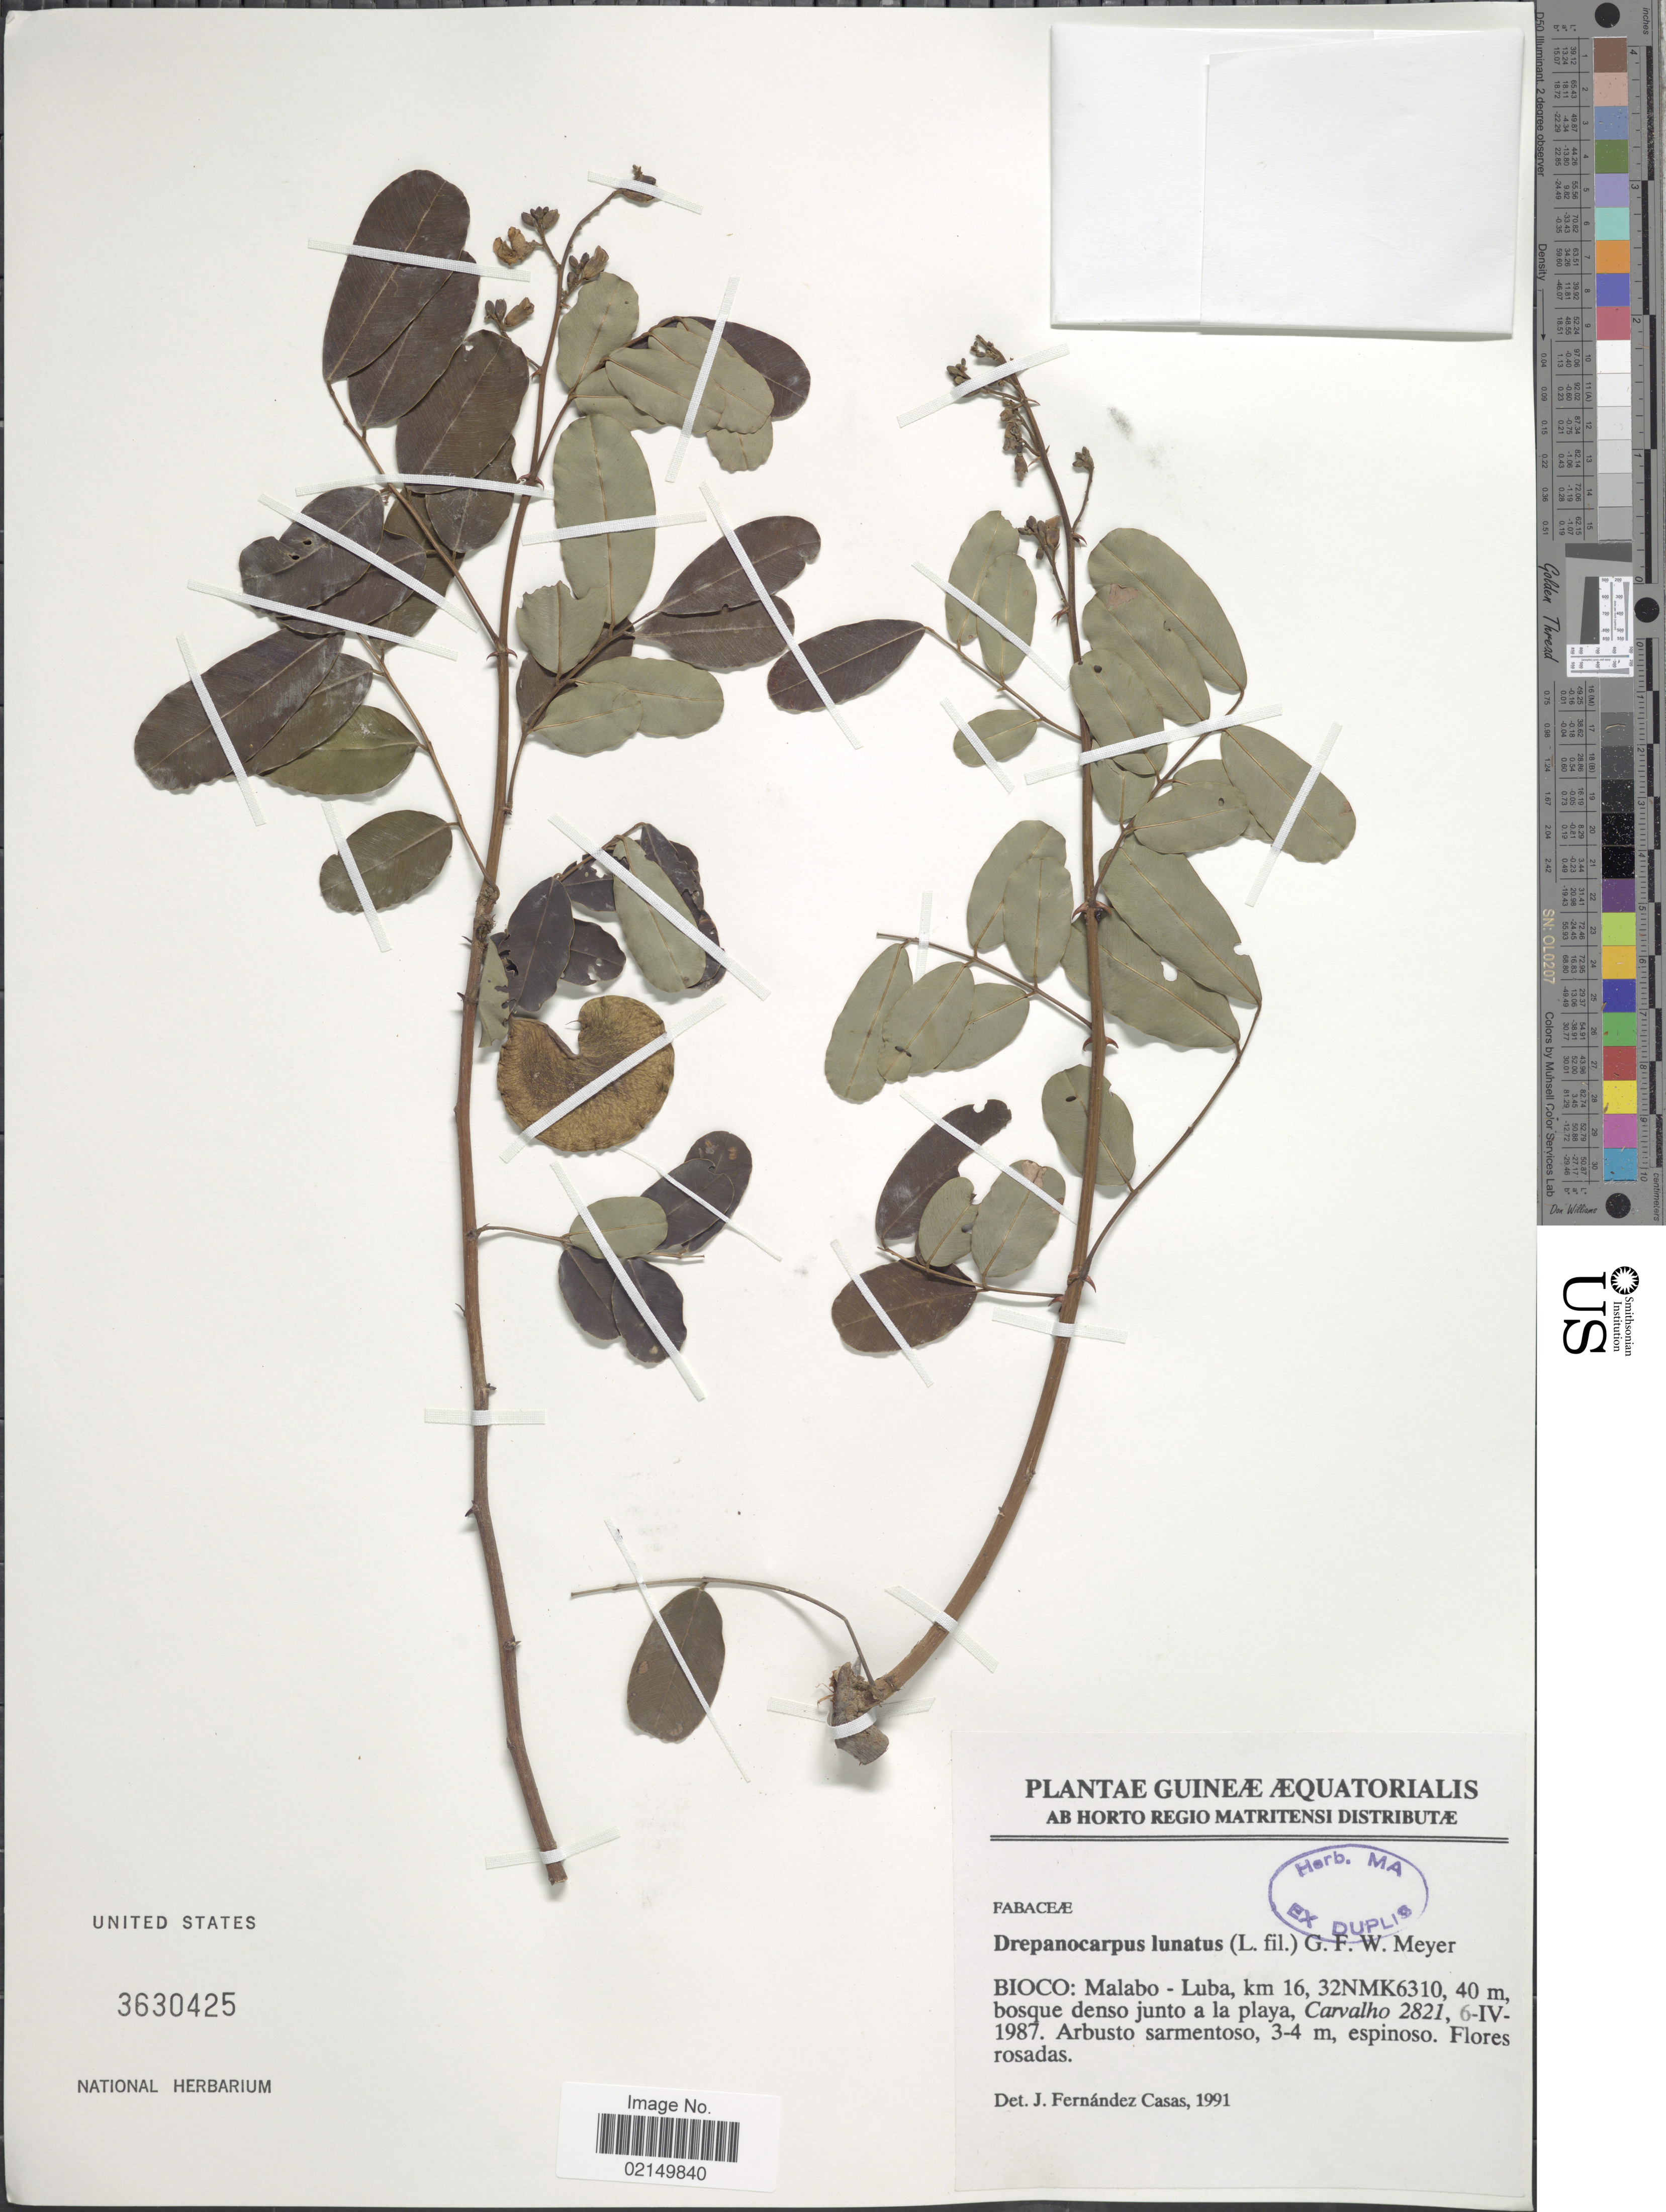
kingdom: Plantae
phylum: Tracheophyta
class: Magnoliopsida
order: Fabales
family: Fabaceae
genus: Machaerium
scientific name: Machaerium lunatum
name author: (L. f.) Ducke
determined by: Strong, Mark T., (BOT), Smithsonian Institution - National Museum of Natural History (UNITED STATES)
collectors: Carvalho, --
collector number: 2821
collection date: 1987-04-06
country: Equatorial Guinea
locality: Guineae Aequatorialis. Bioco: Malabo - Luba, km 16, 32NMK6310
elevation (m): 40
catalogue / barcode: US 3630425